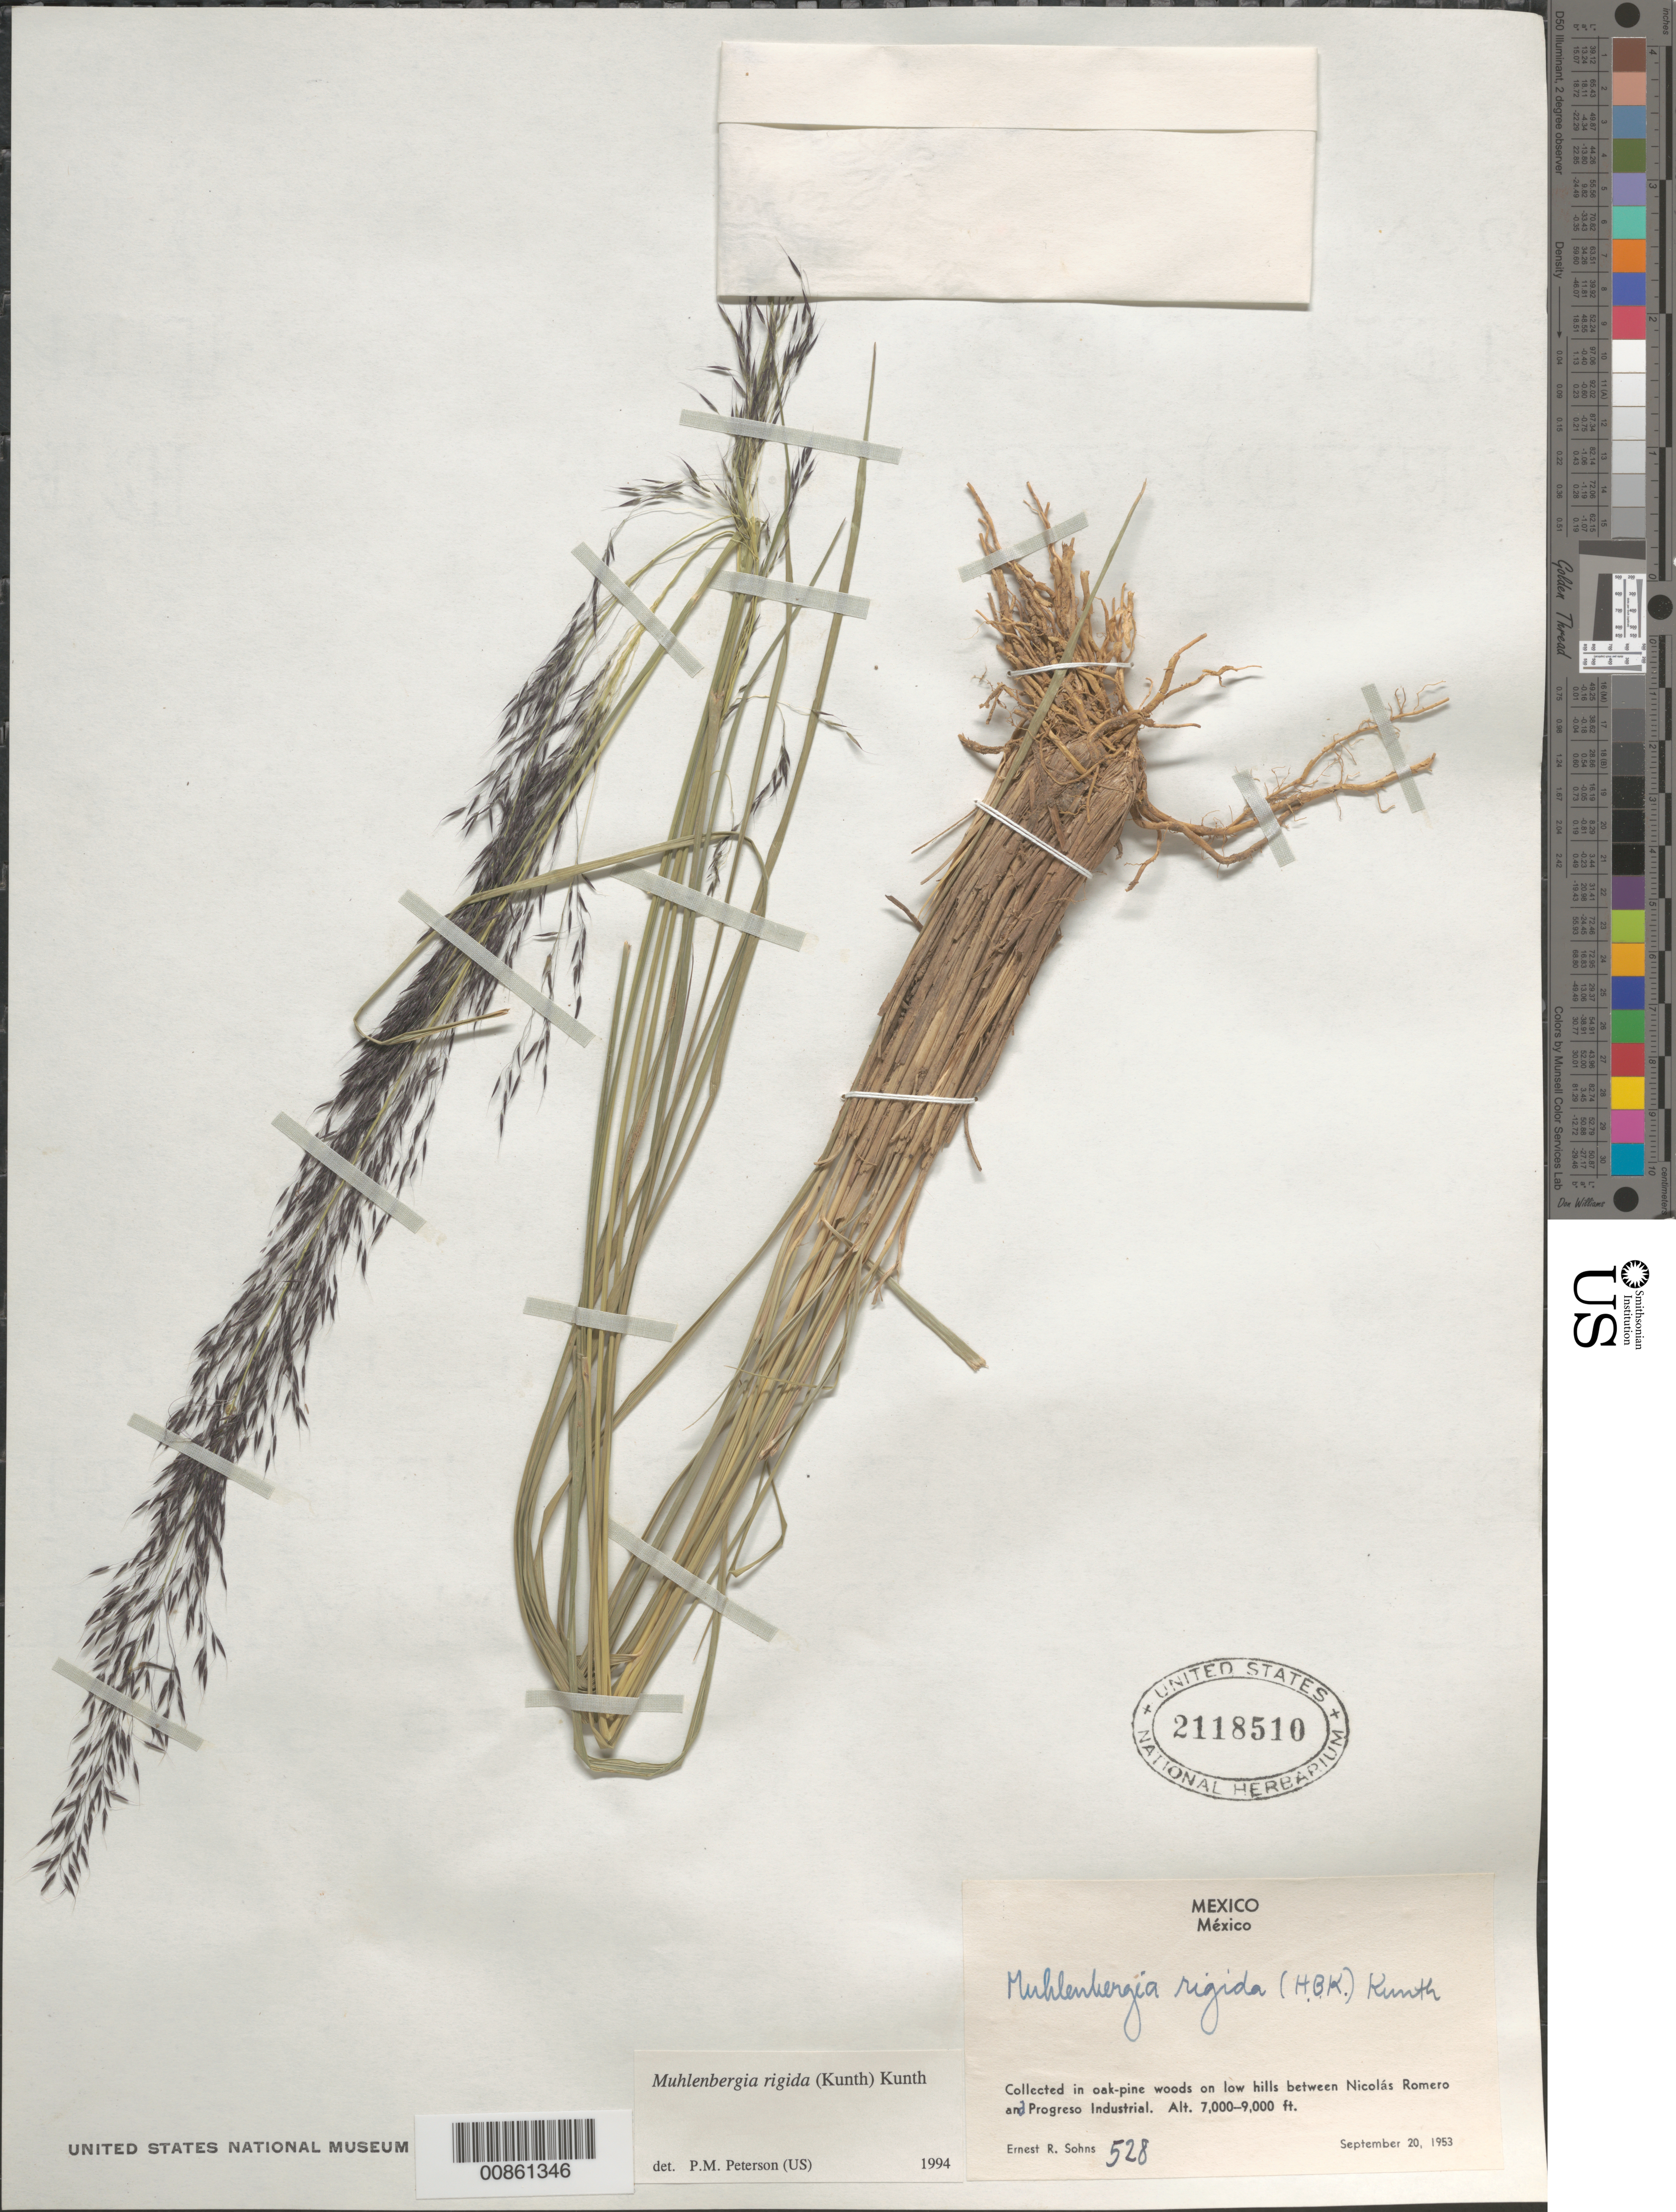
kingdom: Plantae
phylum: Tracheophyta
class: Liliopsida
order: Poales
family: Poaceae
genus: Muhlenbergia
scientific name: Muhlenbergia sp.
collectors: E. R. Sohns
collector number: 528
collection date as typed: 20 Sep 1953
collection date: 1953-09-20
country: Mexico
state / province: México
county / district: Nicolás Romero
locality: Between Nicolás Romero an Progreso Industrial, mpio. Nicolás Romero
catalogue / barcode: US 2118510